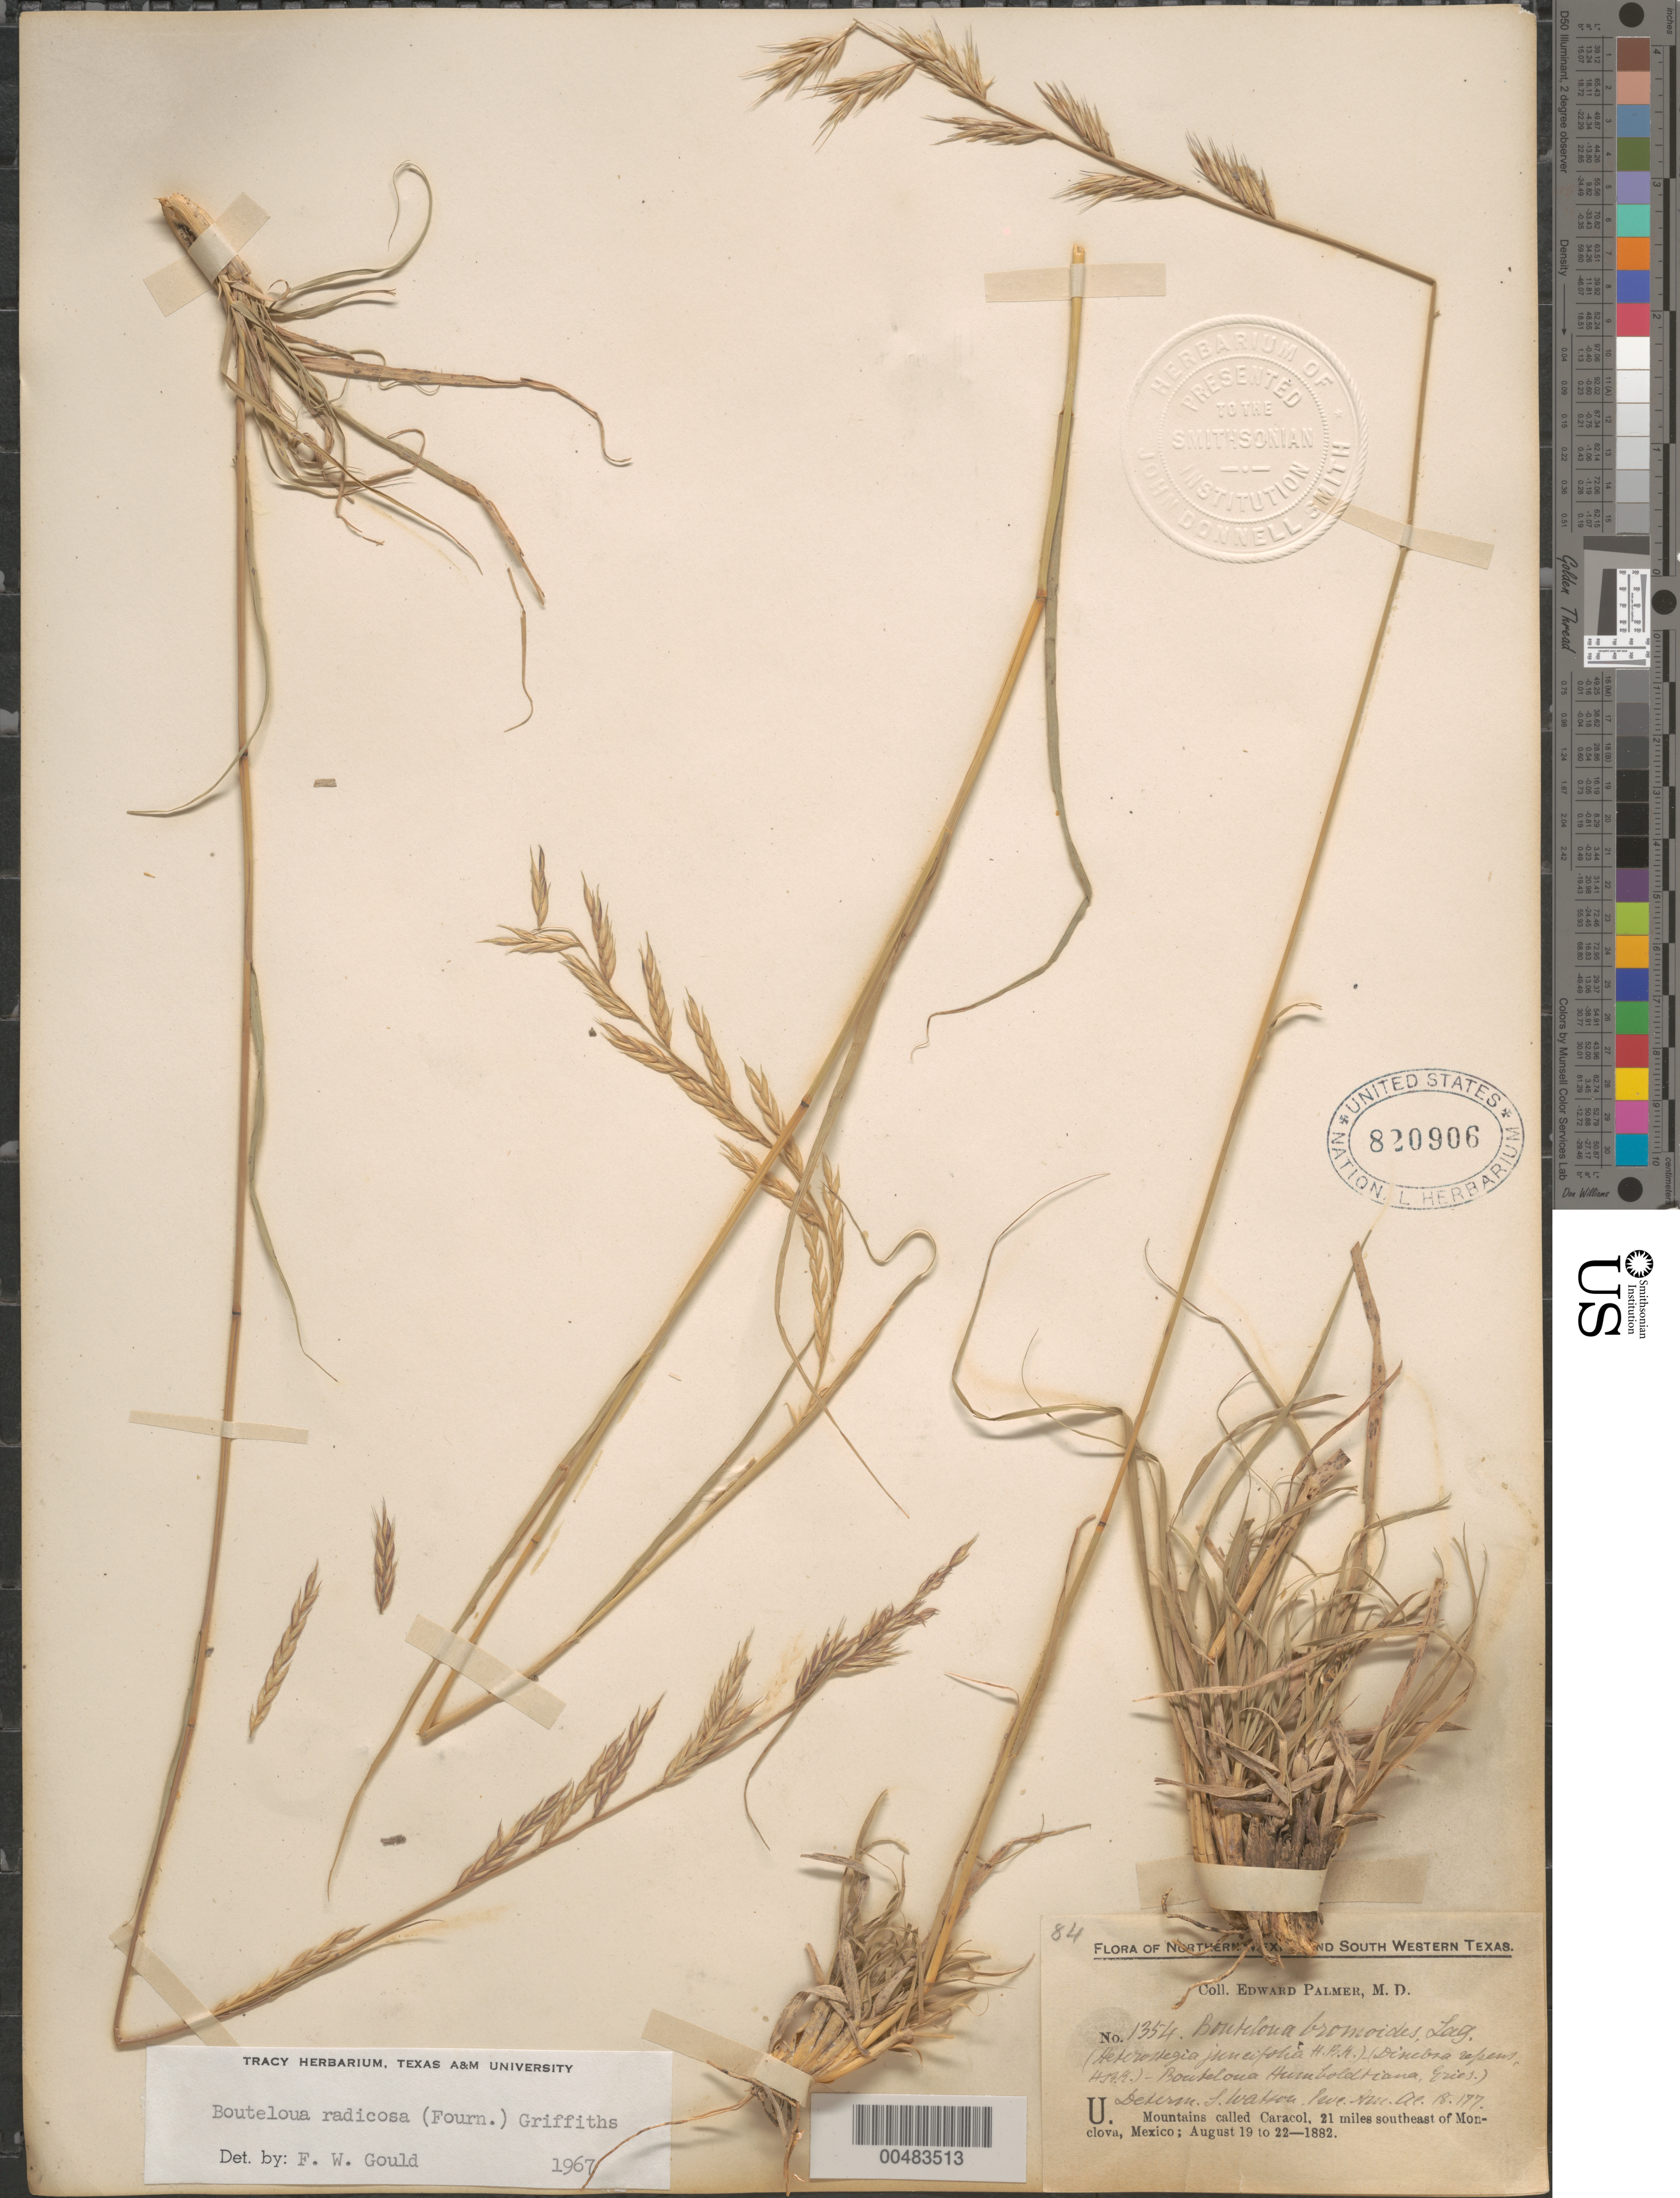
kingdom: Plantae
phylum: Tracheophyta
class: Liliopsida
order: Poales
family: Poaceae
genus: Bouteloua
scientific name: Bouteloua radicosa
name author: (E. Fourn.) Griffiths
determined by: Gould, F. W.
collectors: E. Palmer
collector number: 54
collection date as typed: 19 Aug 1887 to 28 Aug 1887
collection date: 1887-08-19/1887-08-28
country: Mexico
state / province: México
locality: Mountains called Caracol, 21 mi SE of Morclova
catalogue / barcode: US 820906